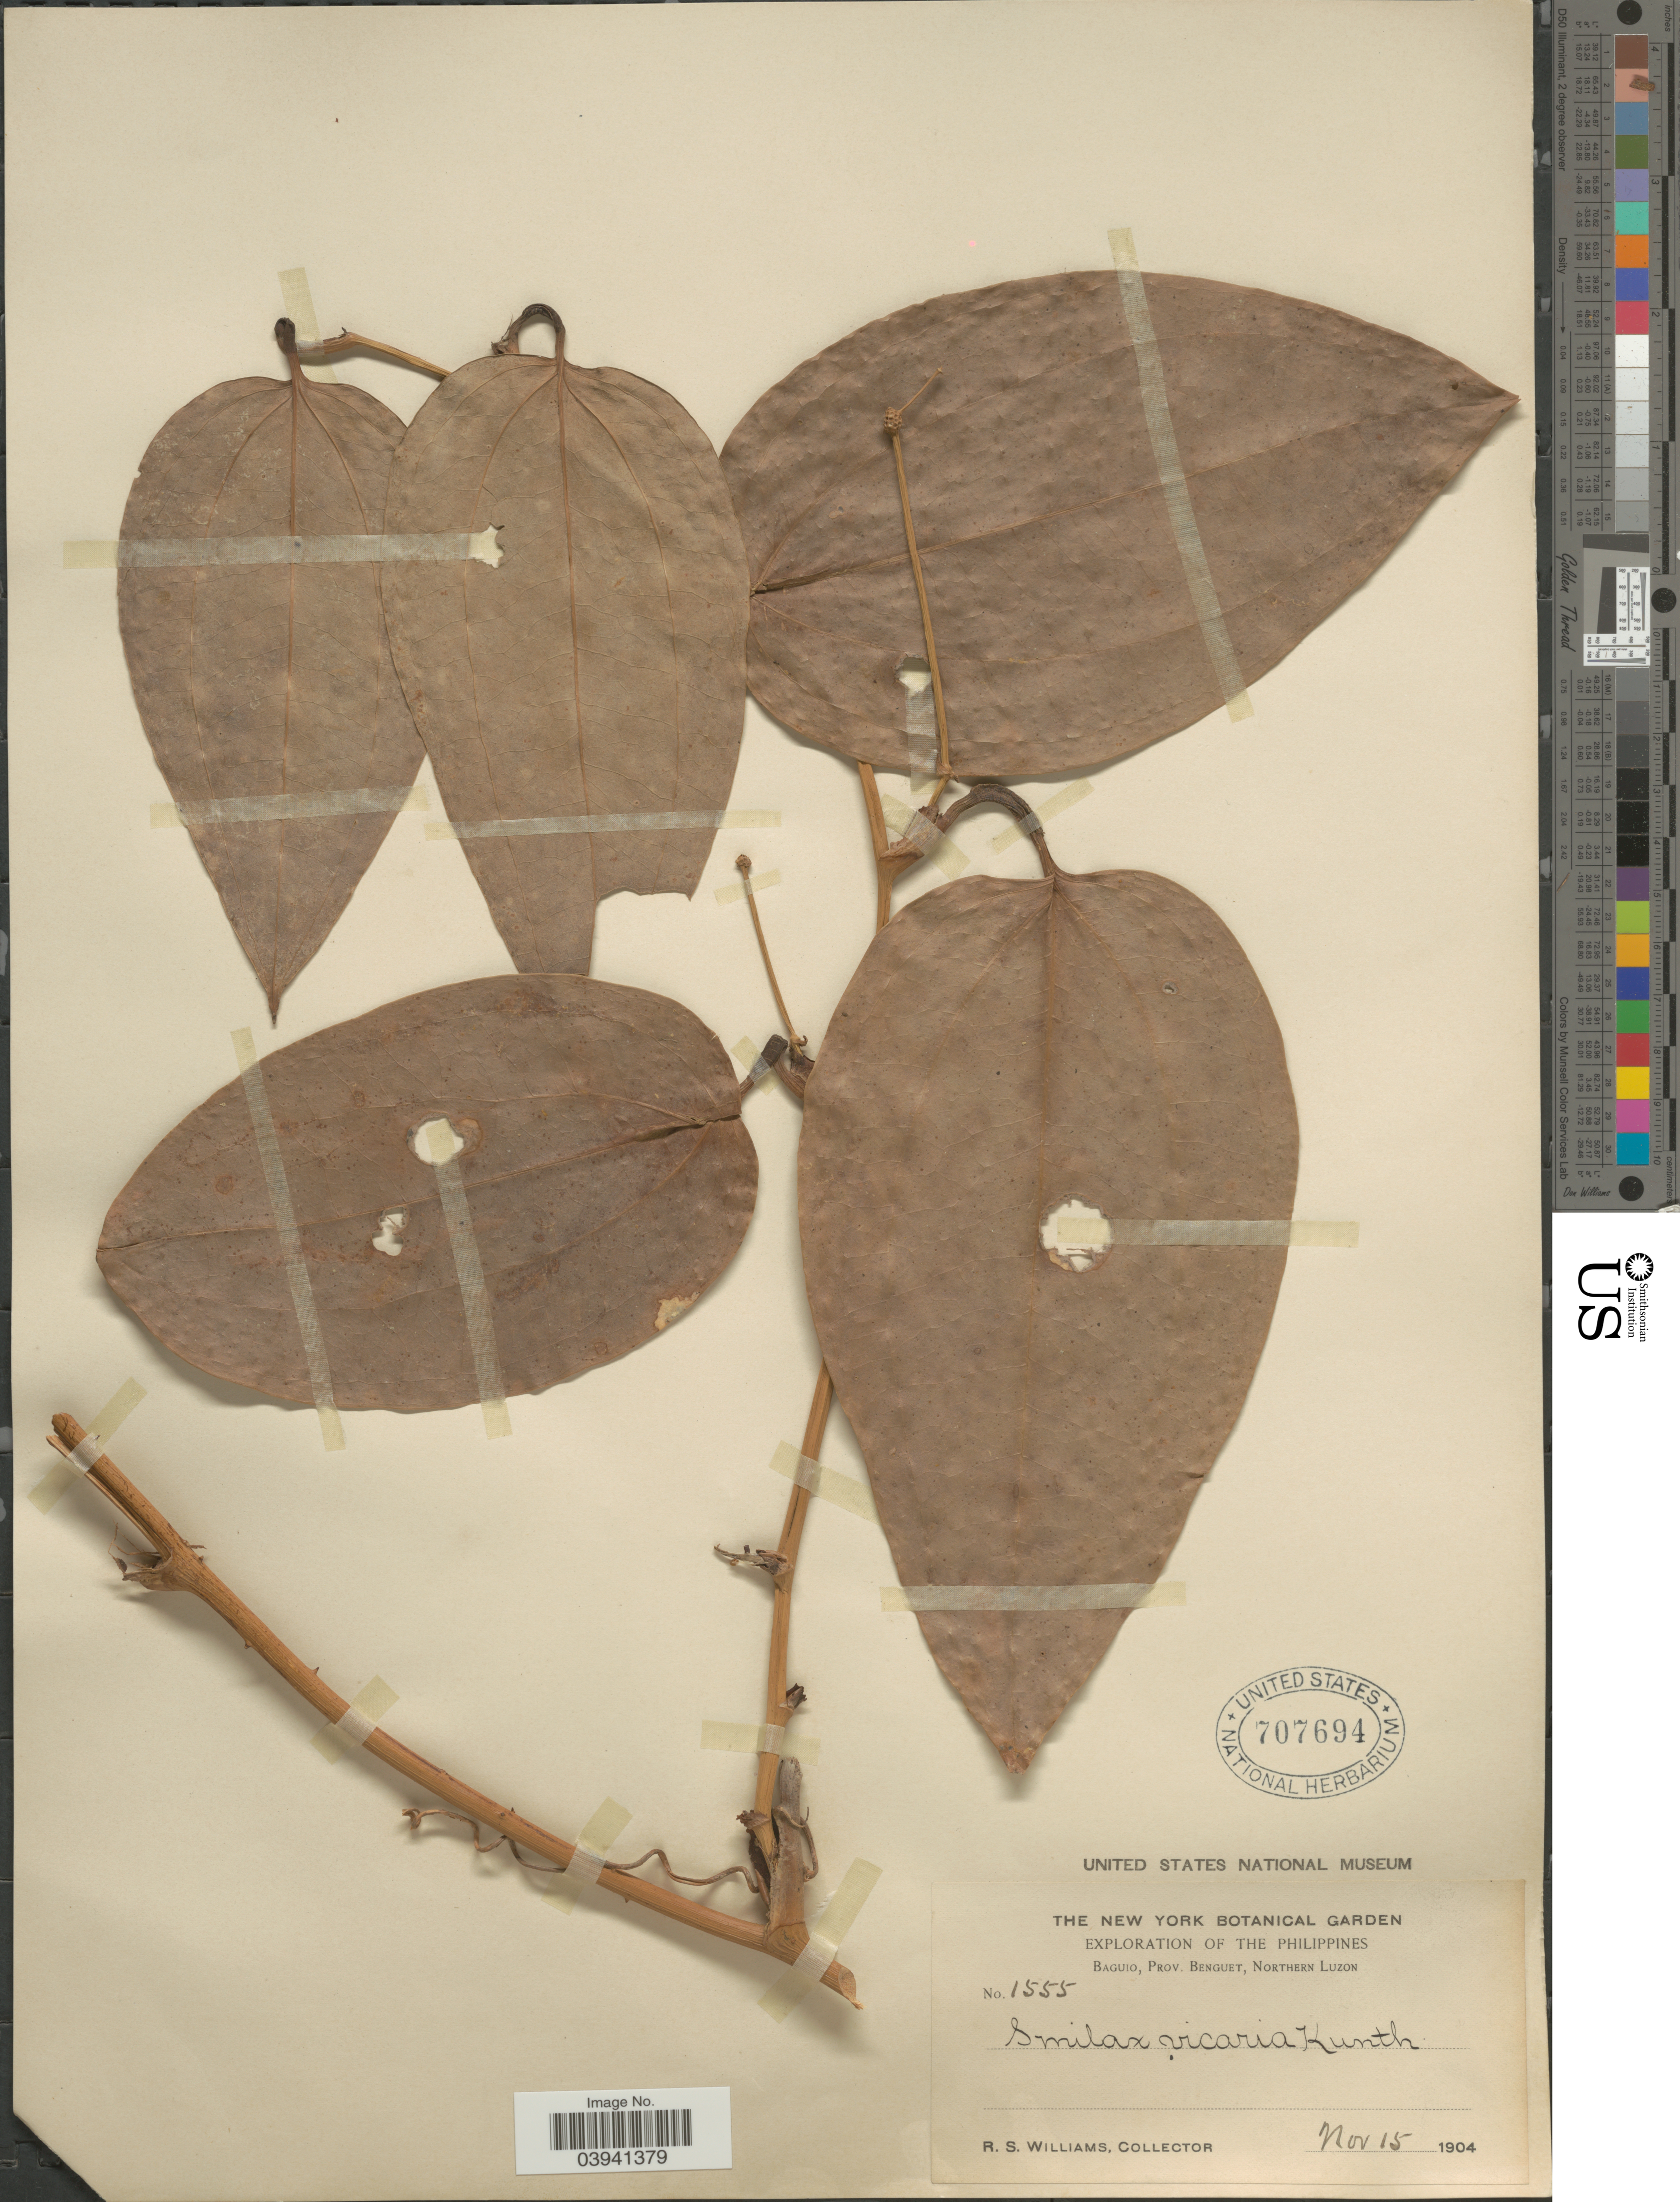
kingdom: Plantae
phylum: Tracheophyta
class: Liliopsida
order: Liliales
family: Smilacaceae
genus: Smilax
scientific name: Smilax leucophylla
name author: Blume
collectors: R. S. Williams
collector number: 1555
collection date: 1904-11-15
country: Philippines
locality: Baguio, Prov. Benguet, Northern Luzon.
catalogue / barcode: US 707694